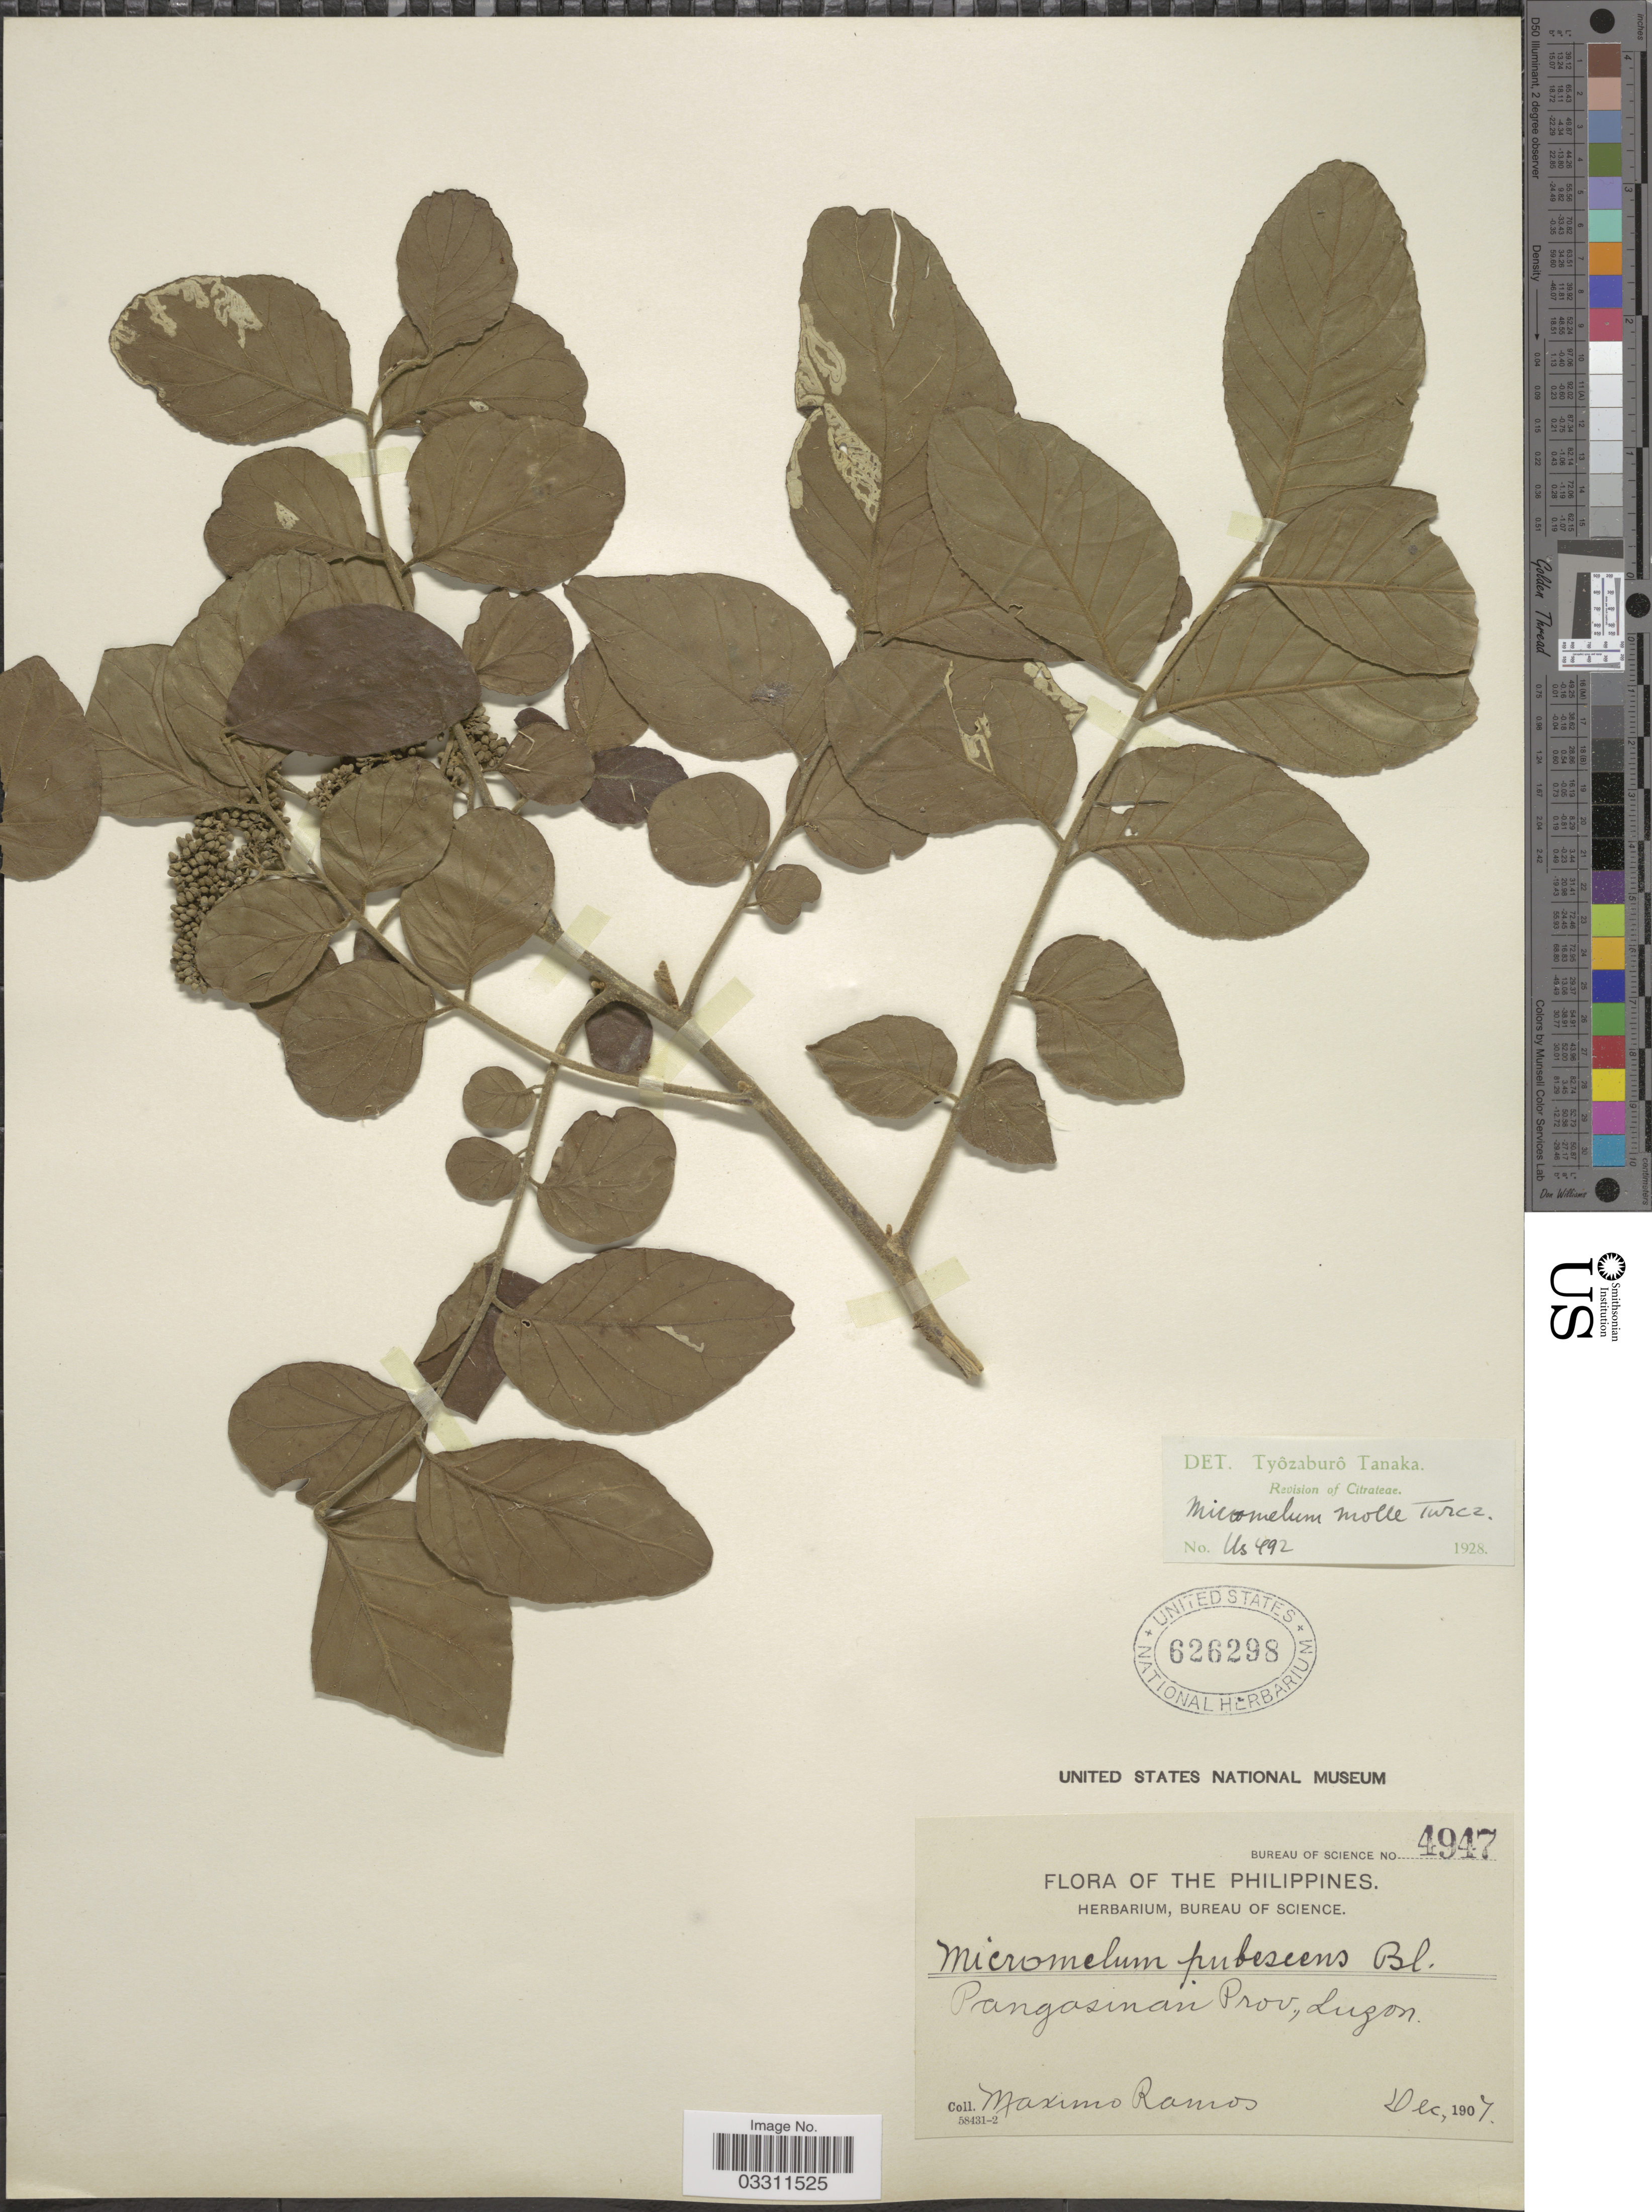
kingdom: Plantae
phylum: Tracheophyta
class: Magnoliopsida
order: Sapindales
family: Rutaceae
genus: Micromelum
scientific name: Micromelum molle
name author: Turcz.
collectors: M. Ramos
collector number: Bureau of Science 4947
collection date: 1907-12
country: Philippines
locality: Pangasinan Prov., Luzon.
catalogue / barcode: US 626298